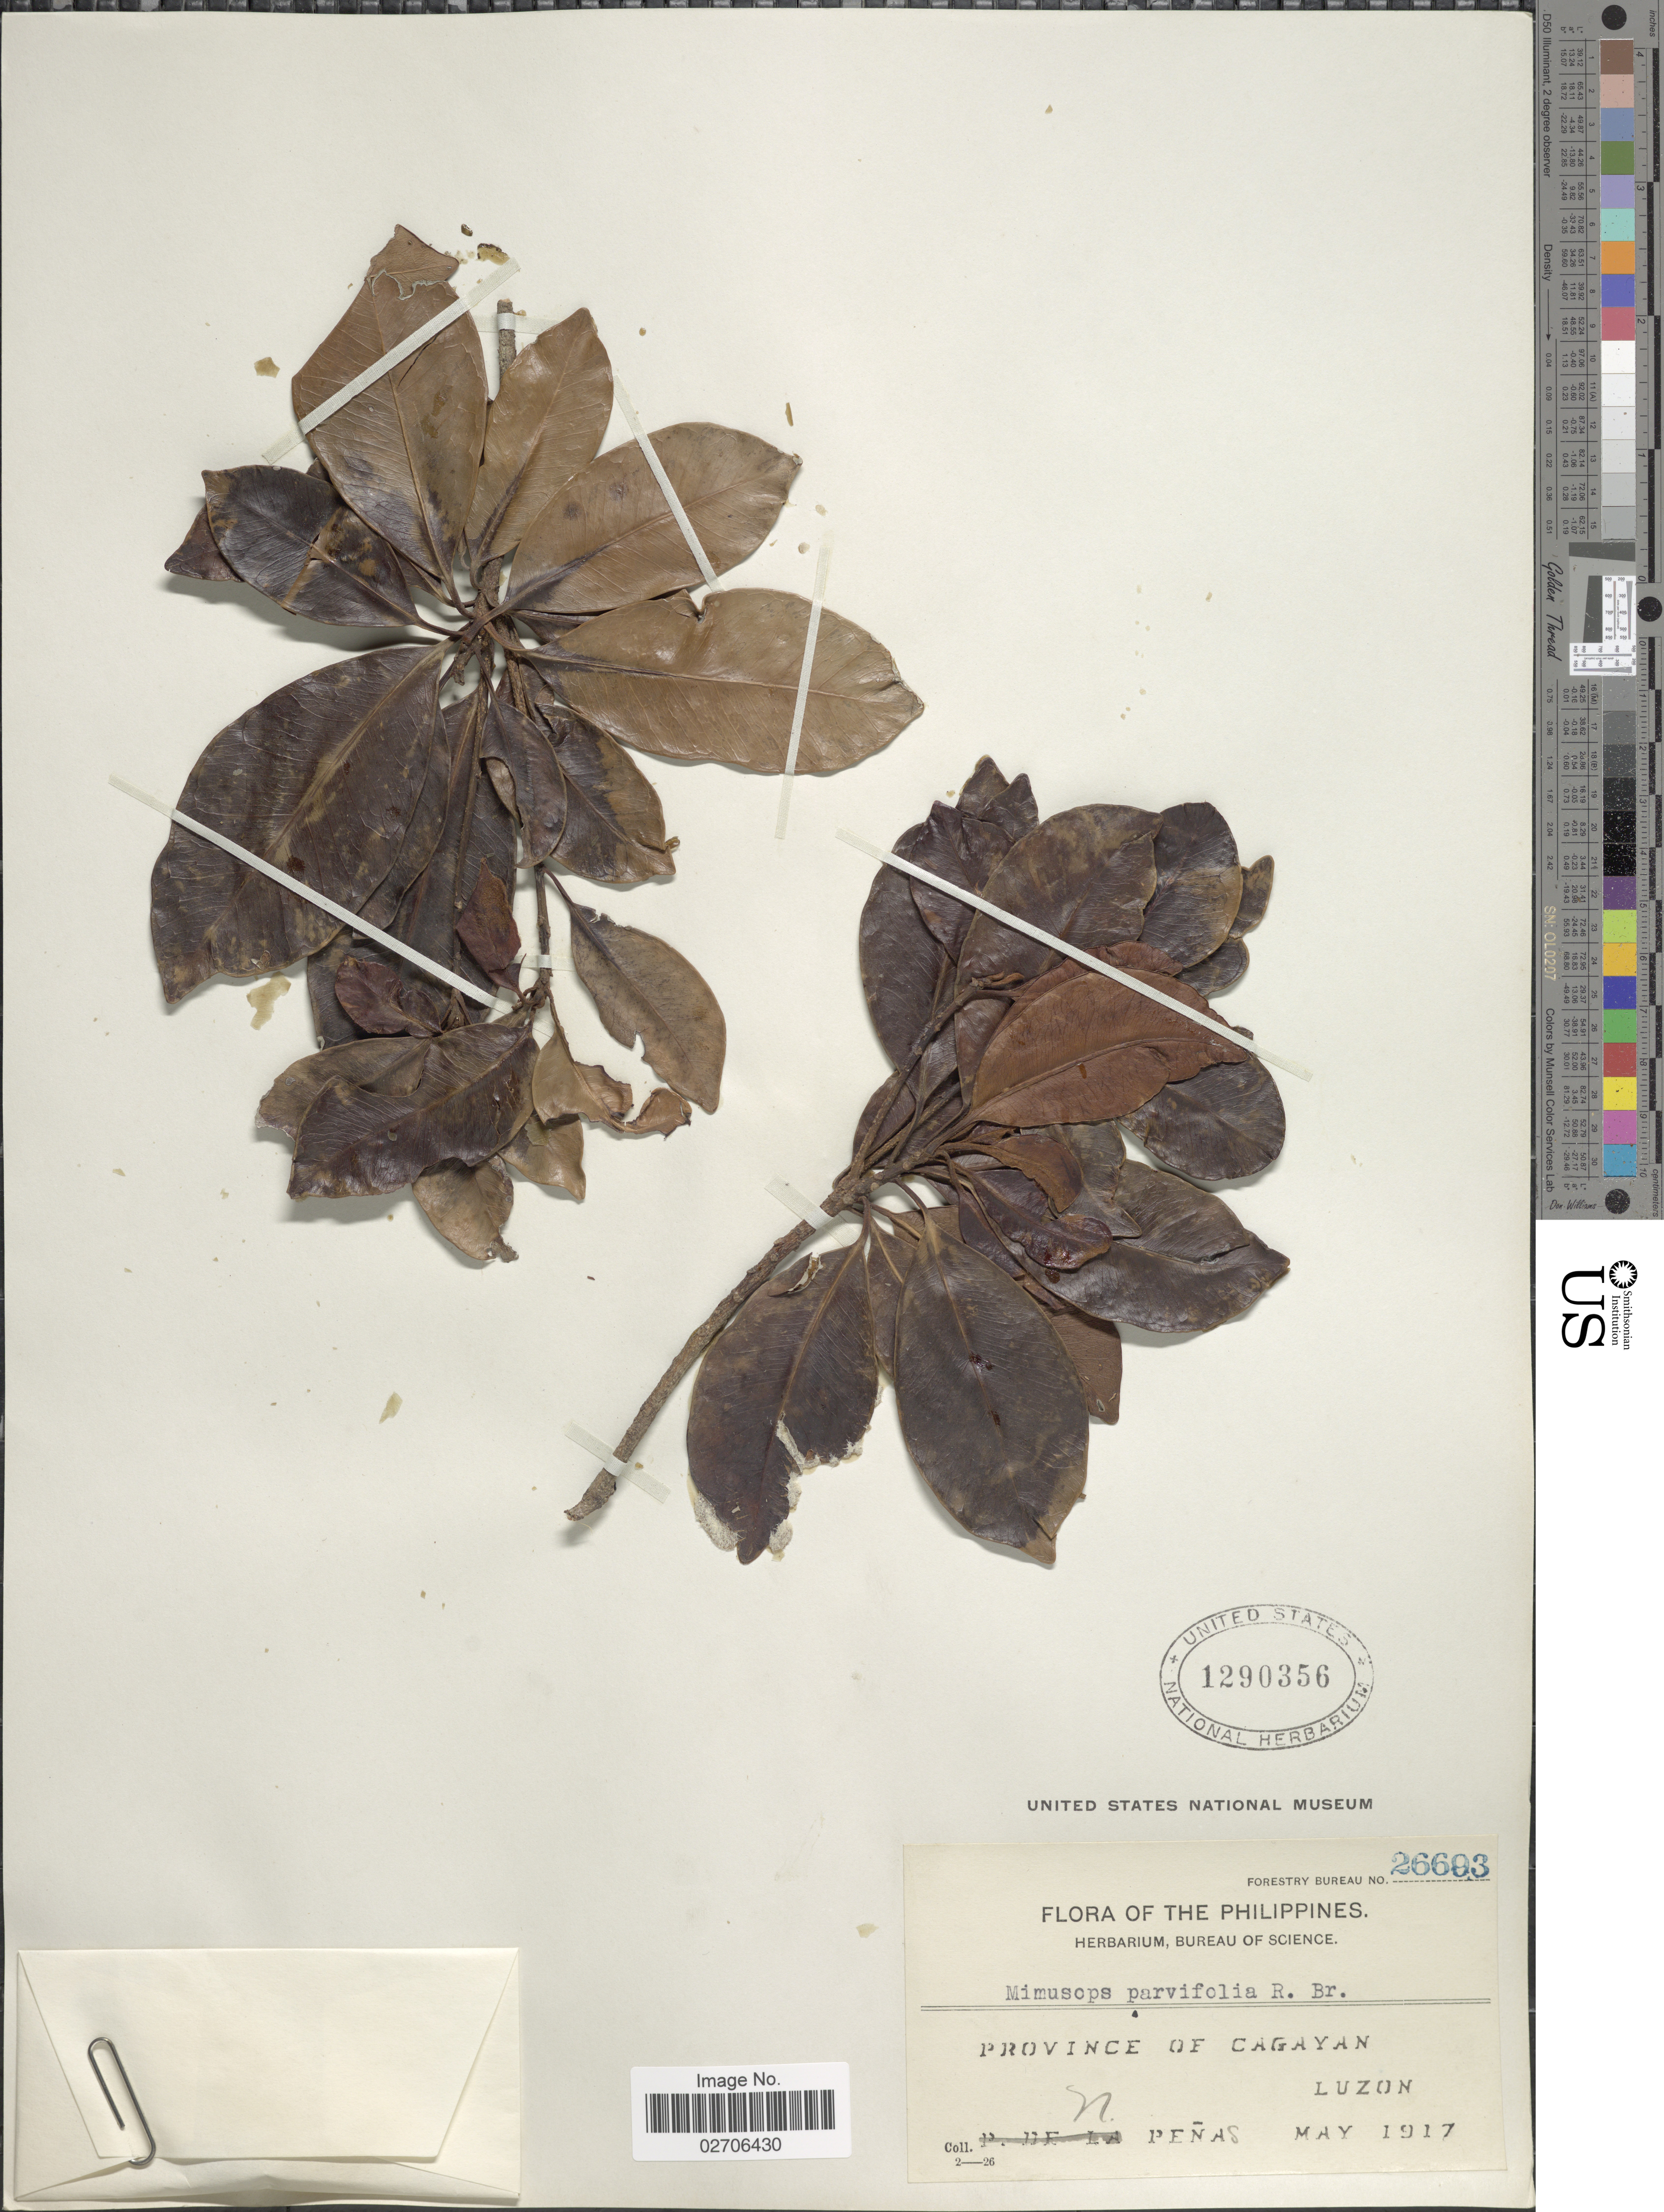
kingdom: Plantae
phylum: Tracheophyta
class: Magnoliopsida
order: Ericales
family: Sapotaceae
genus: Mimusops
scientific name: Mimusops parvifolia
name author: R. Br.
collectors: N. Penas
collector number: Forestry Bureau 26693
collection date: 1917-05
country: Philippines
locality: Province of Cagayan, Luzon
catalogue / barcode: US 1290356